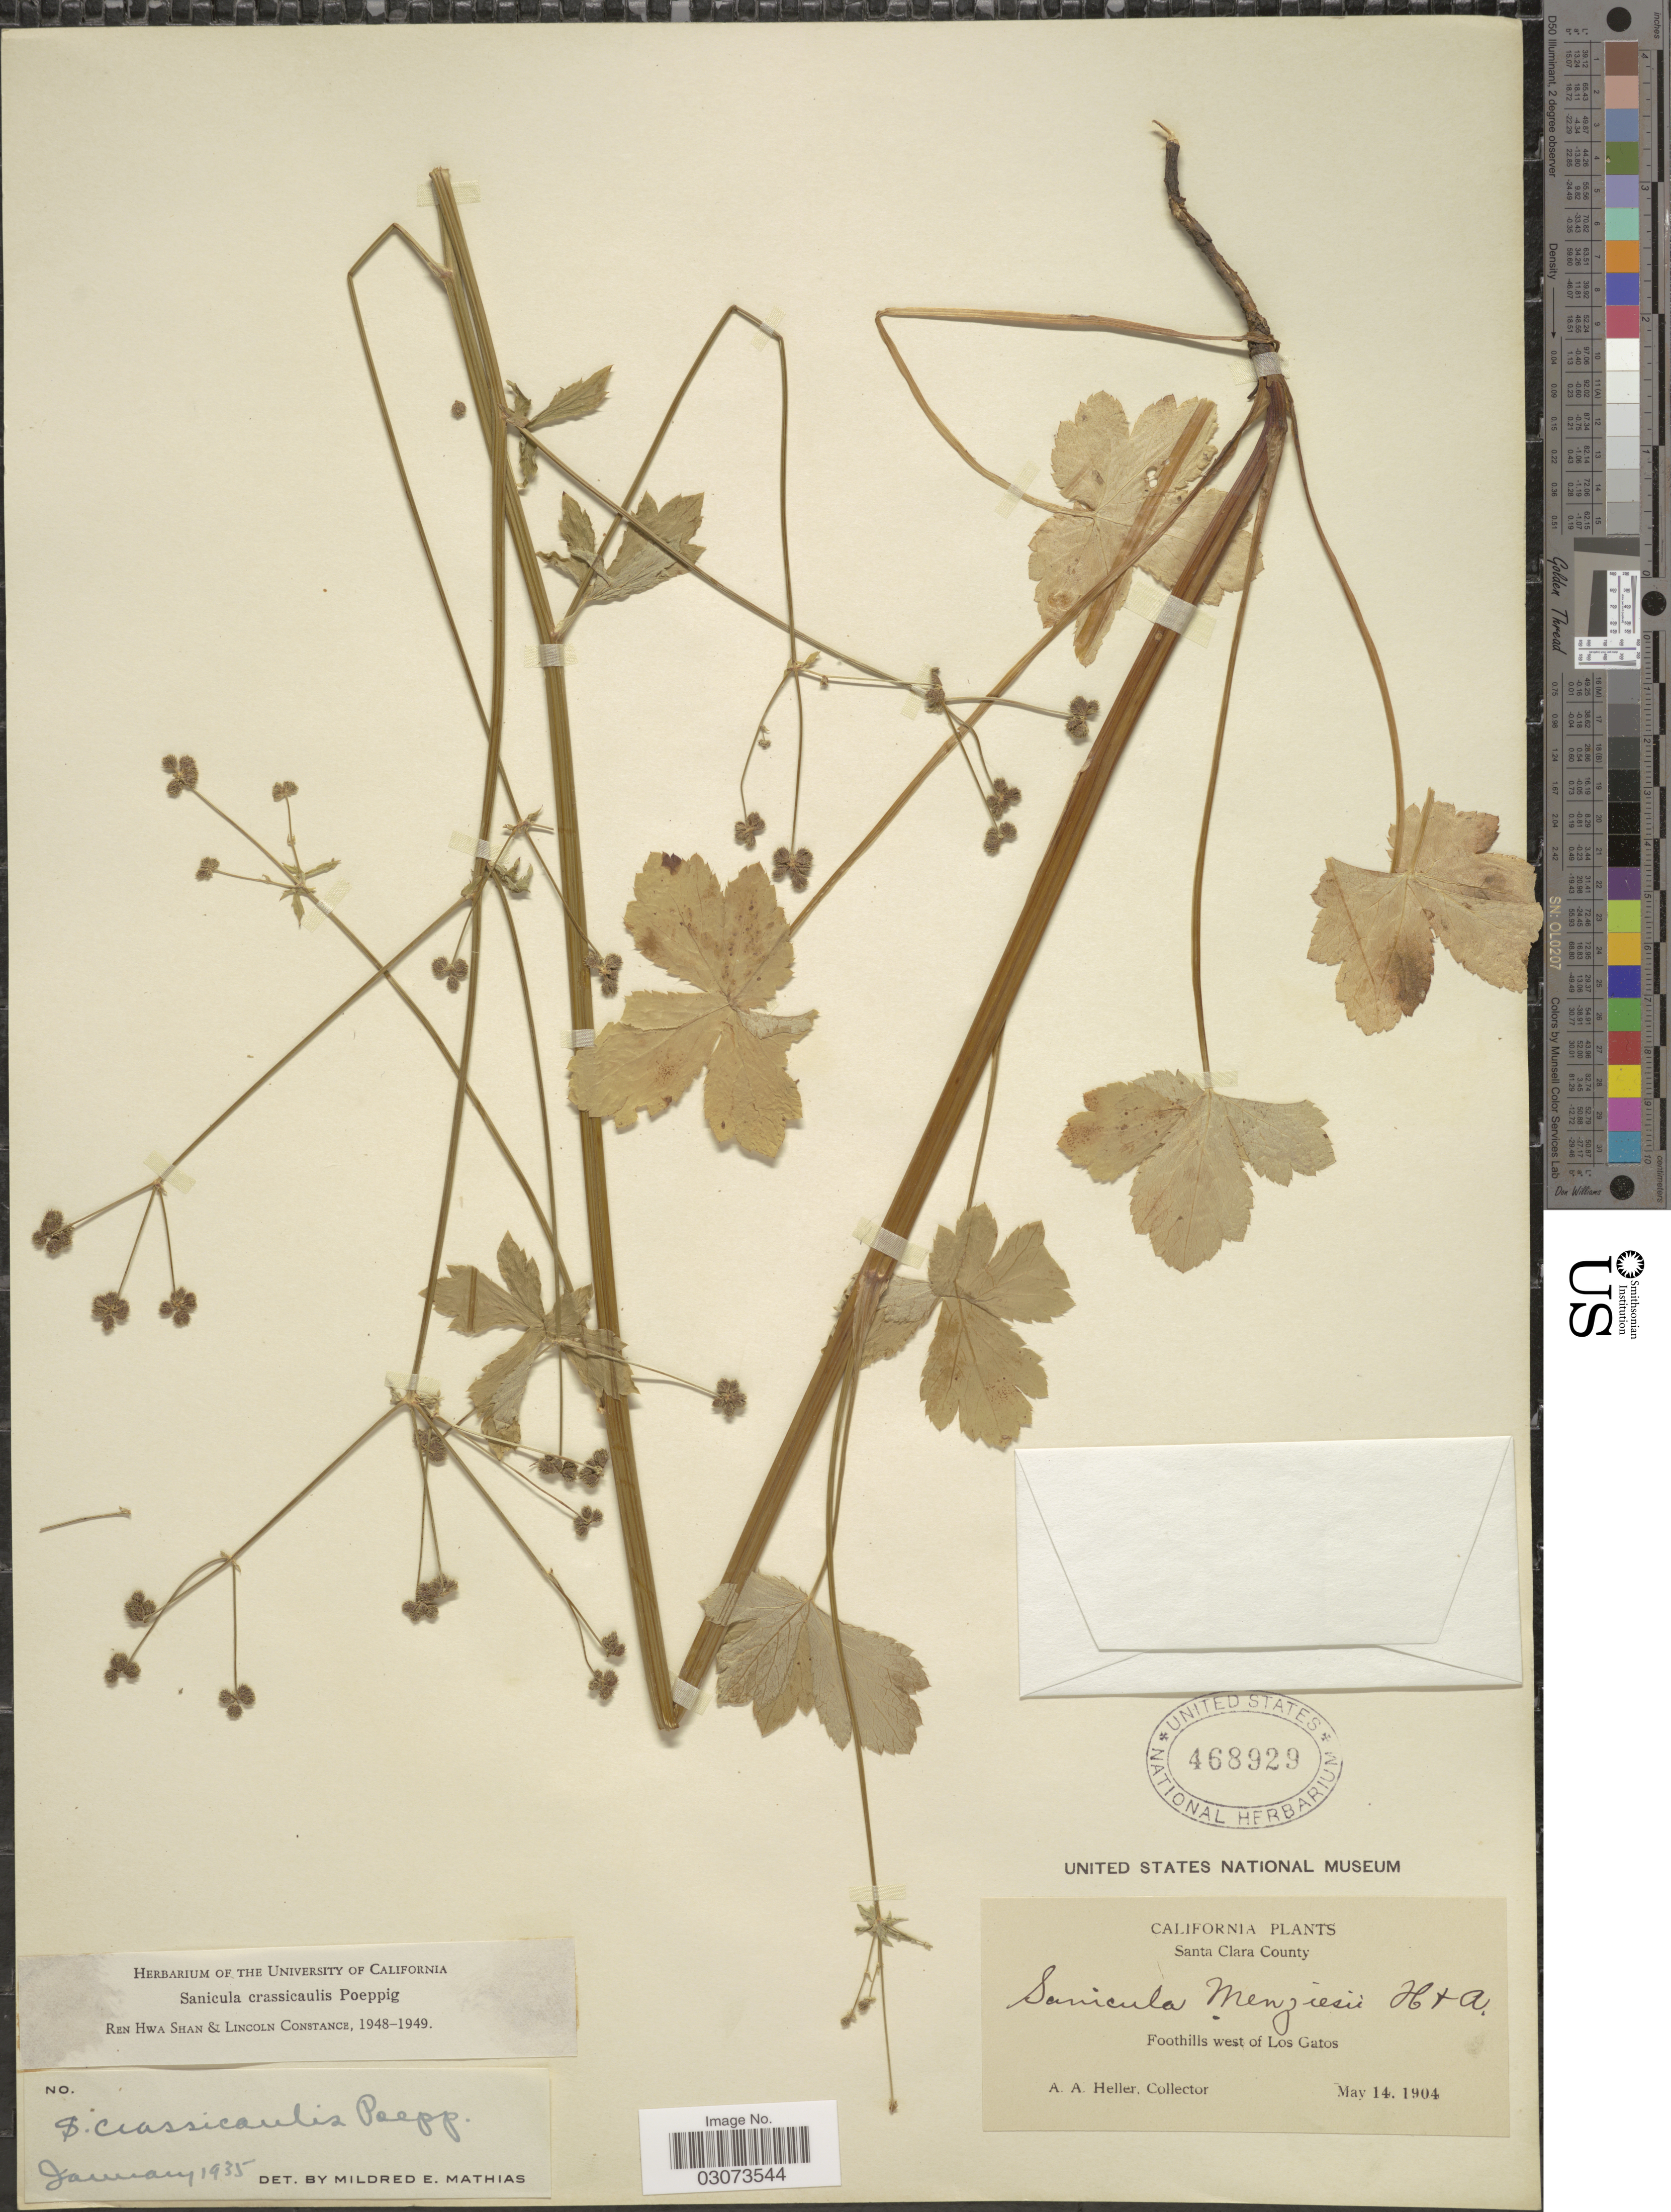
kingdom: Plantae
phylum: Tracheophyta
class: Magnoliopsida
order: Apiales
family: Apiaceae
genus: Sanicula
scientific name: Sanicula crassicaulis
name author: Poepp. ex DC.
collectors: A. A. Heller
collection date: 1904-05-14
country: United States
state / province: California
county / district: Santa Clara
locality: Santa Clara County. Foothills west of Los Gatos.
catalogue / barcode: US 468929